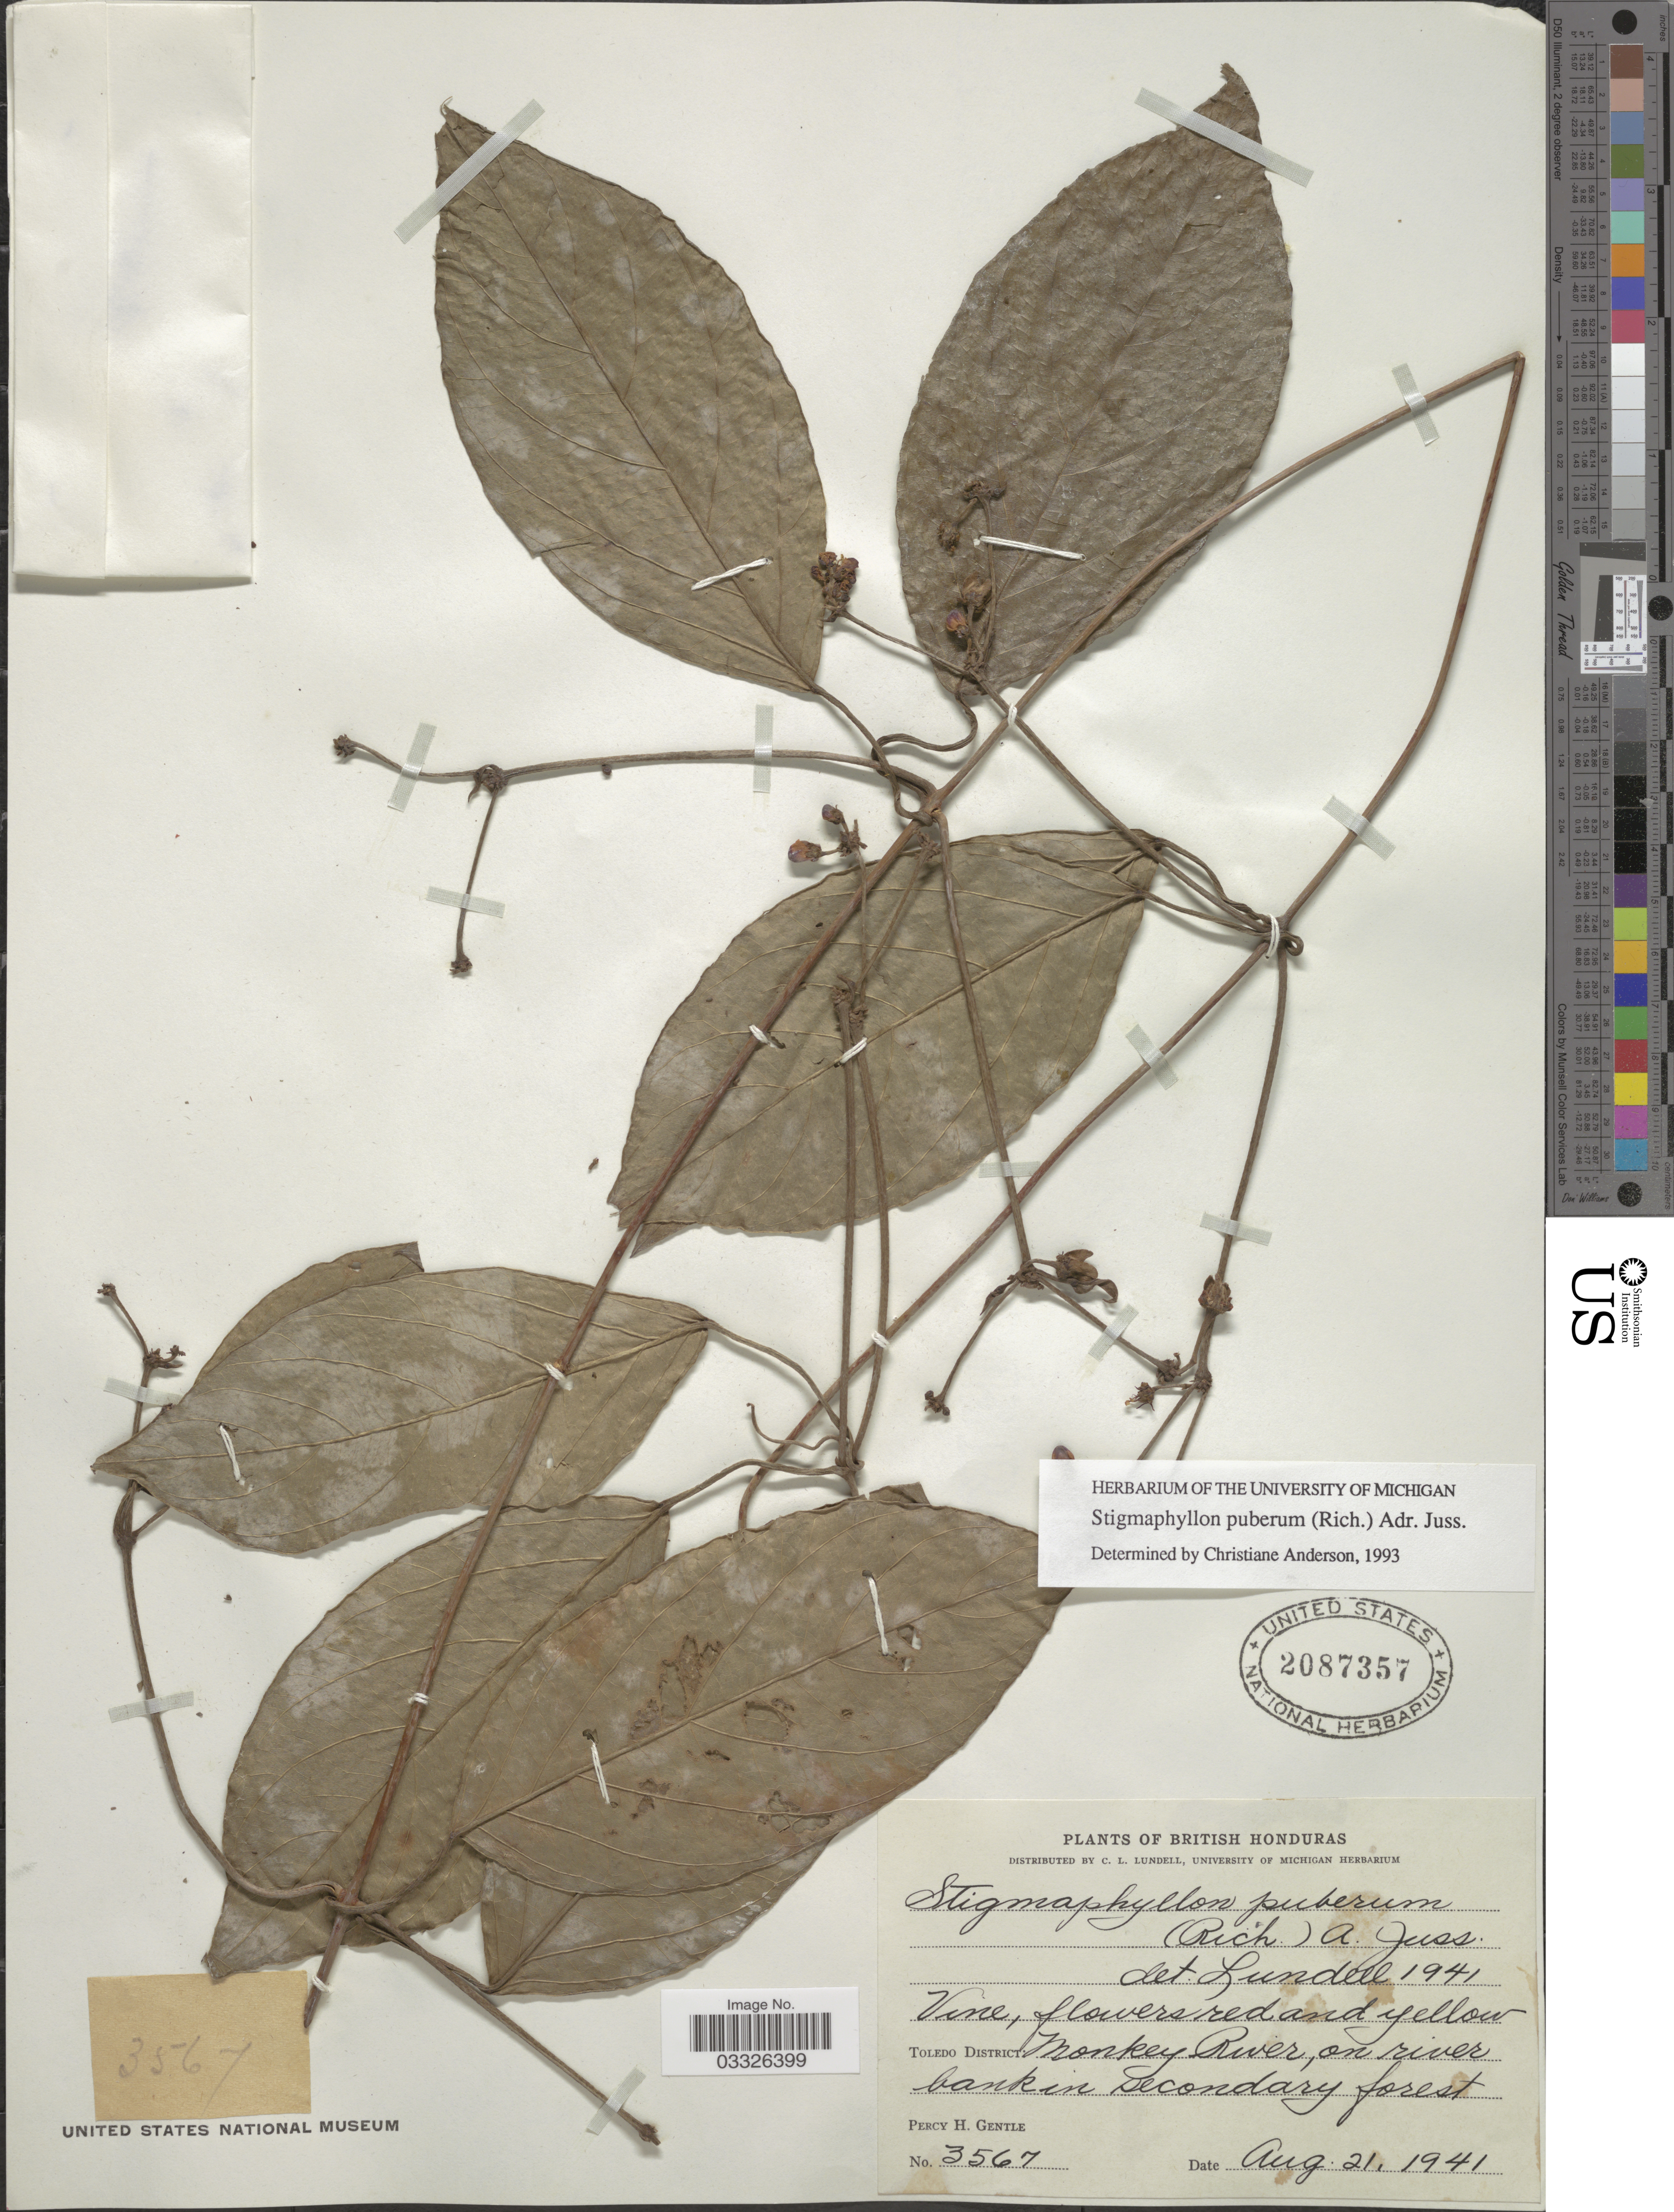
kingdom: Plantae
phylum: Tracheophyta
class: Magnoliopsida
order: Malpighiales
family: Malpighiaceae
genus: Stigmaphyllon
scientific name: Stigmaphyllon puberum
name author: (Rich.) A. Juss.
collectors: P. H. Gentle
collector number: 3567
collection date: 1941-08-21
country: Belize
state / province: Toledo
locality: British Honduras. Toledo District: Monkey River, on river bank in secondary forest.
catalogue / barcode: US 2087357